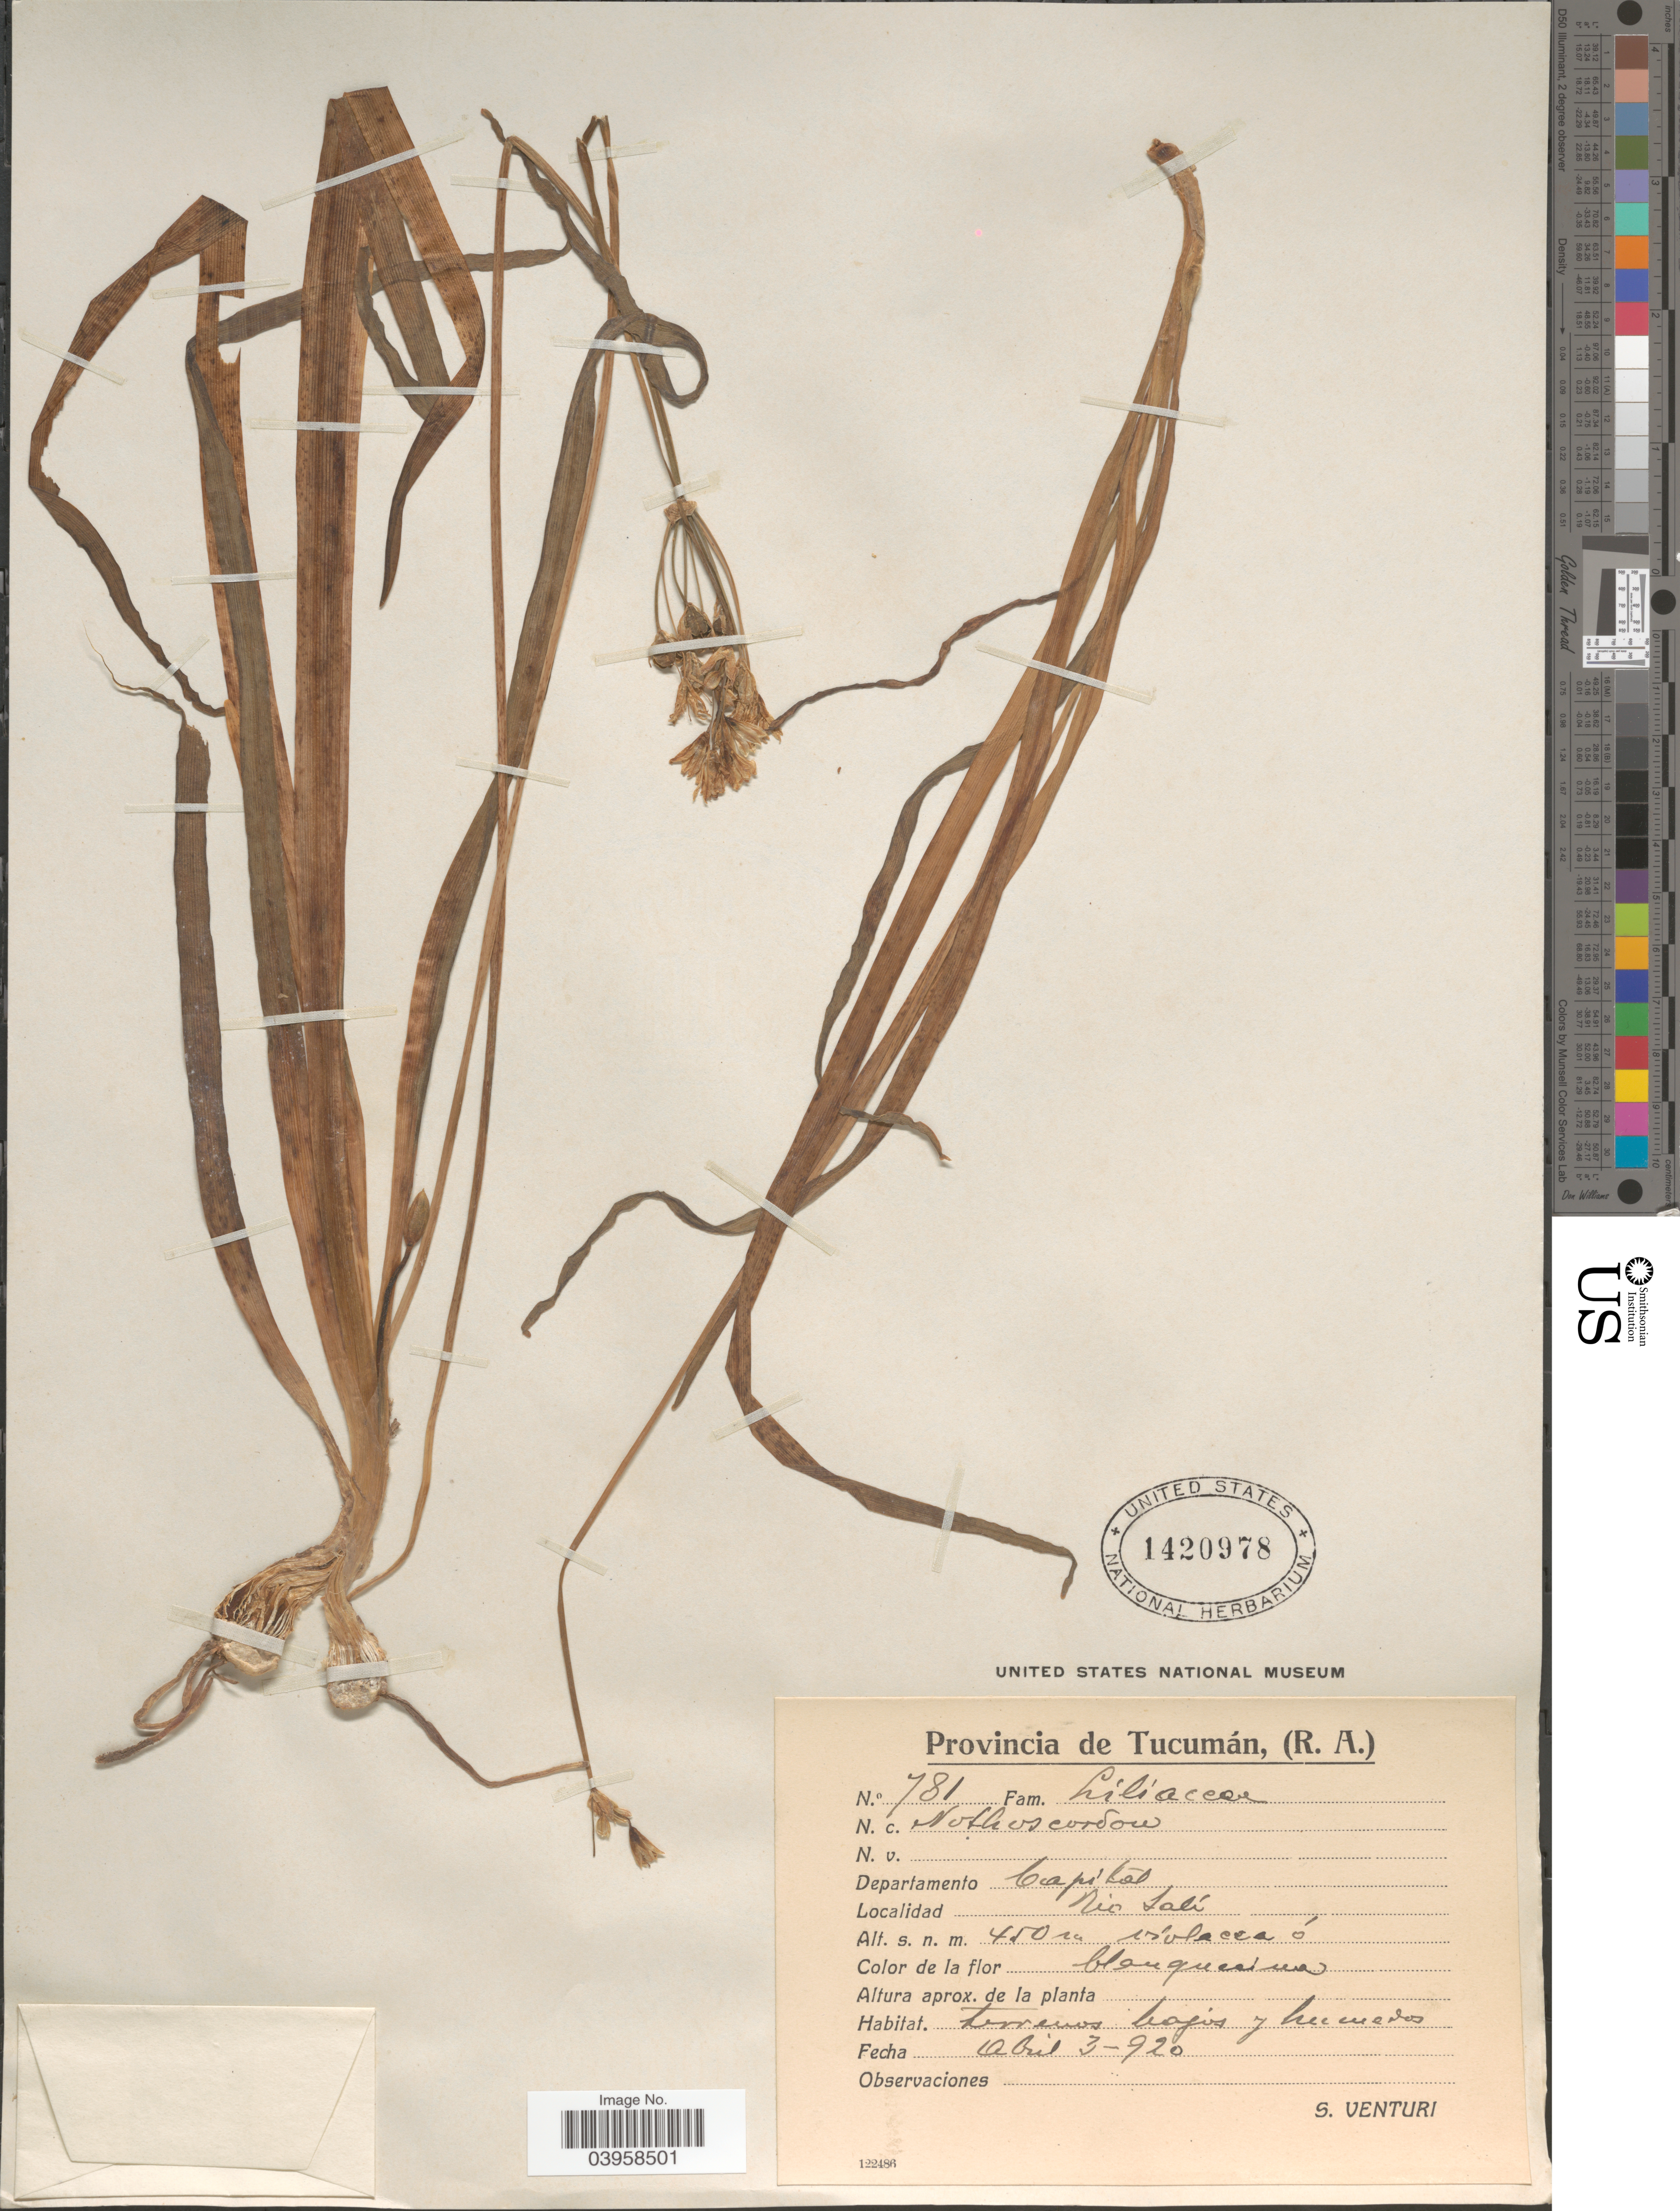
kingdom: Plantae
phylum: Tracheophyta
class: Liliopsida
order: Asparagales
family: Amaryllidaceae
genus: Nothoscordum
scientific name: Nothoscordum sp.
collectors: S. Venturi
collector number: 781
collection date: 1920-04-03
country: Argentina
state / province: Tucuman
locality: Departamento Capital. Rio Salí.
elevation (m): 450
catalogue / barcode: US 1420978